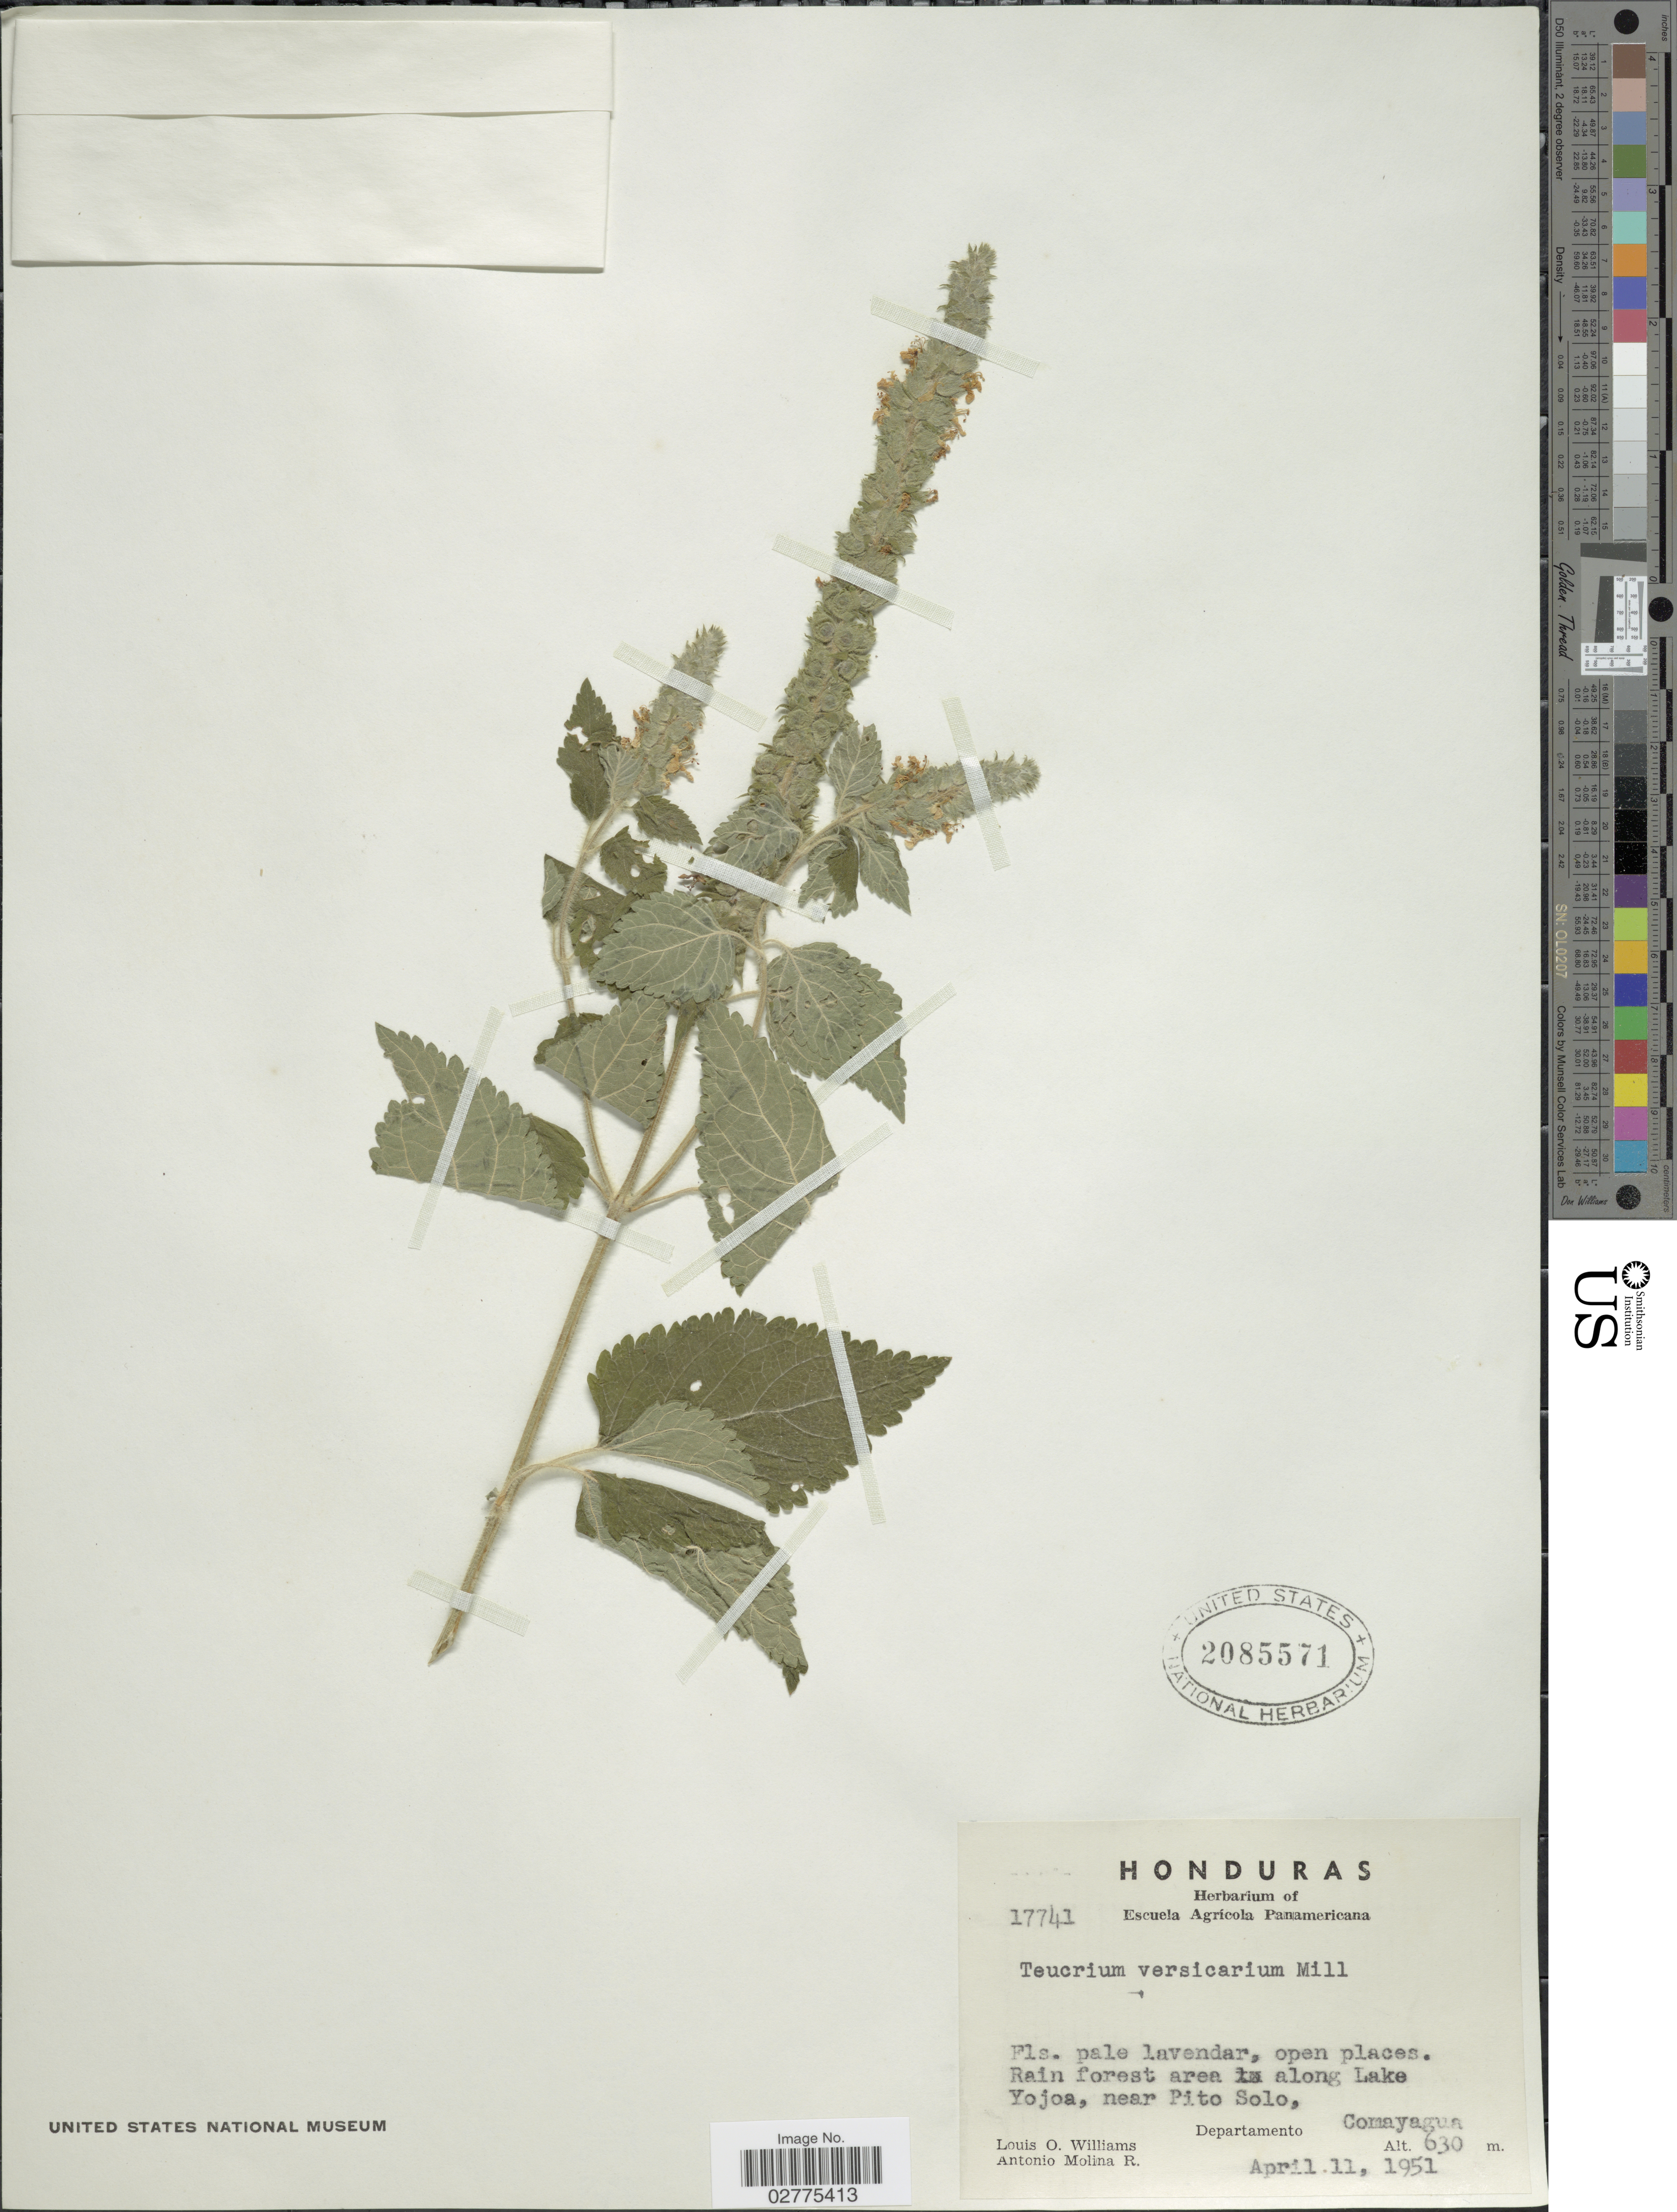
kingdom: Plantae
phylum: Tracheophyta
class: Magnoliopsida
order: Lamiales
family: Lamiaceae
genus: Teucrium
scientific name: Teucrium vesicarium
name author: Mill.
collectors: L. O. Williams & A. Molina R.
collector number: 17741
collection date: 1951-04-11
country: Honduras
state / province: Comayagua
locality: Rain forest area along Lake Yojoa, near Pito Solo, Departamento Comayagua.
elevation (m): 630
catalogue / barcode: US 2085571